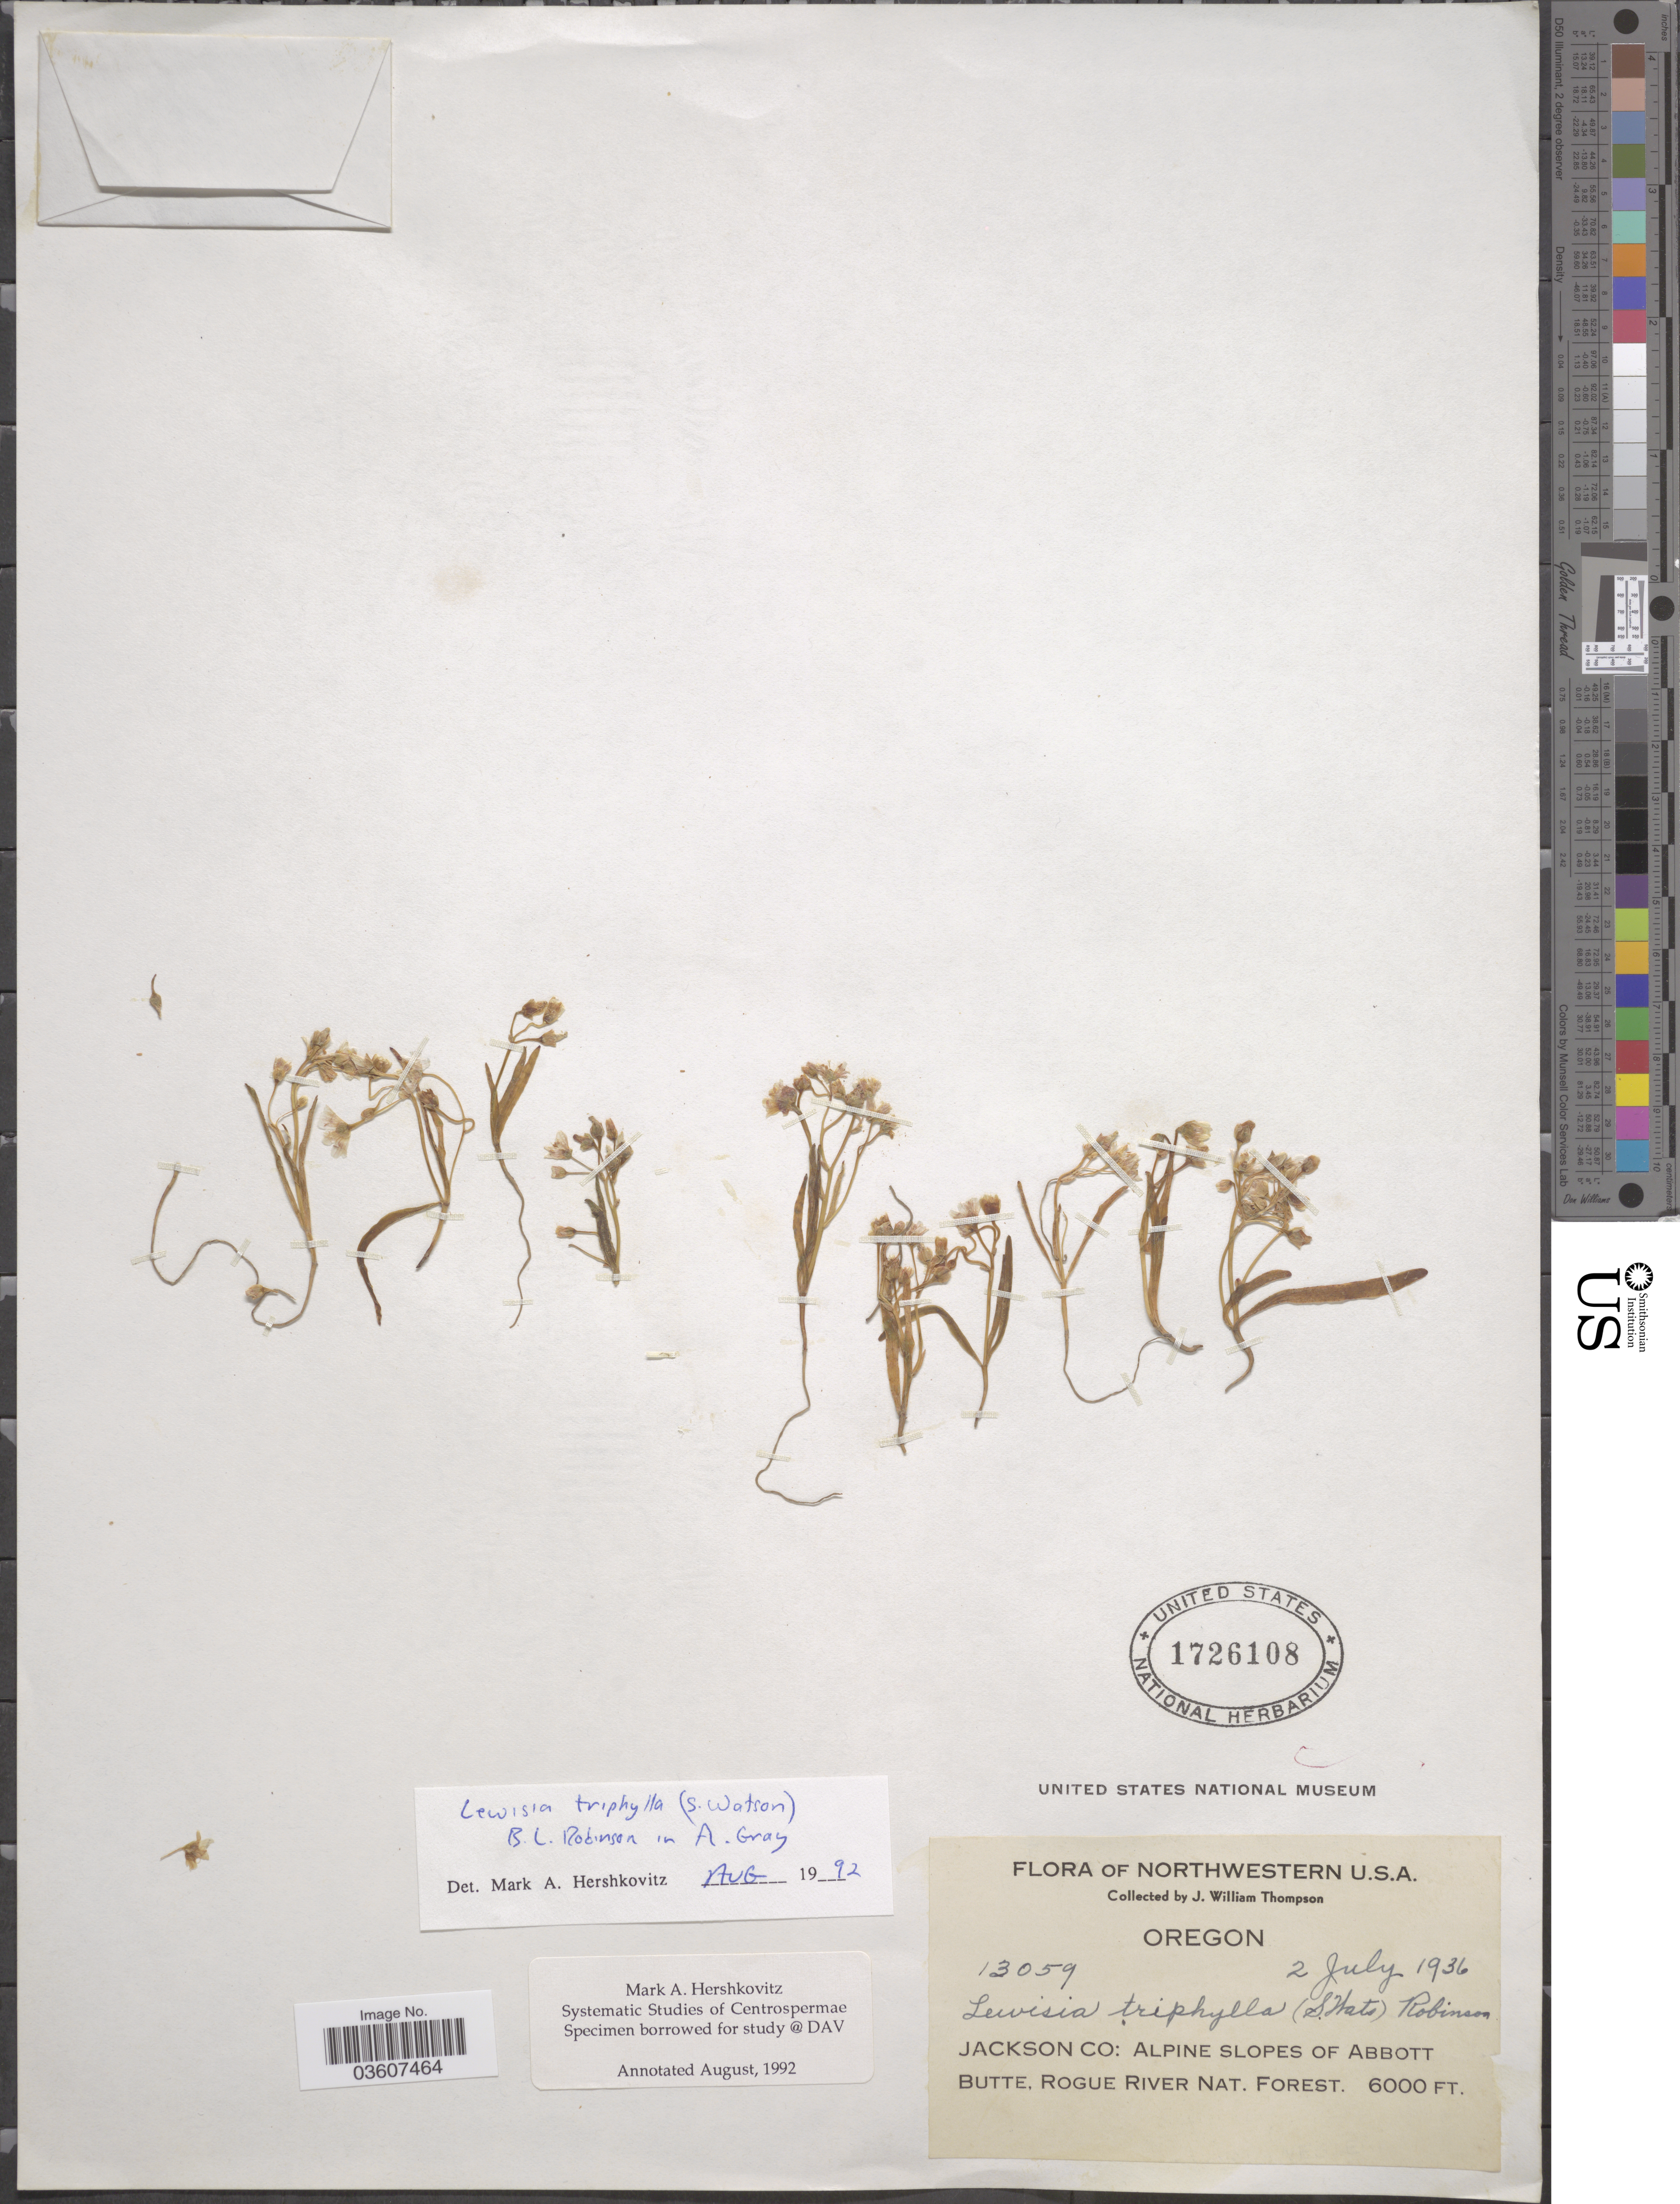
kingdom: Plantae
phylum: Tracheophyta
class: Magnoliopsida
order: Caryophyllales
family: Montiaceae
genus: Erocallis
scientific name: Erocallis triphylla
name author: (S. Watson) Rydb.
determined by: Strong, Mark T., (BOT), Smithsonian Institution - National Museum of Natural History (UNITED STATES)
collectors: J. W. Thompson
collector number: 13059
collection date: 1936-07-02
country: United States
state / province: Oregon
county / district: Jackson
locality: Northwestern U.S.A. Jackson Co: Alpine slopes of Abbott Butte, Rogue River Nat. Forest.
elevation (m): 1829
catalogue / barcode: US 1726108